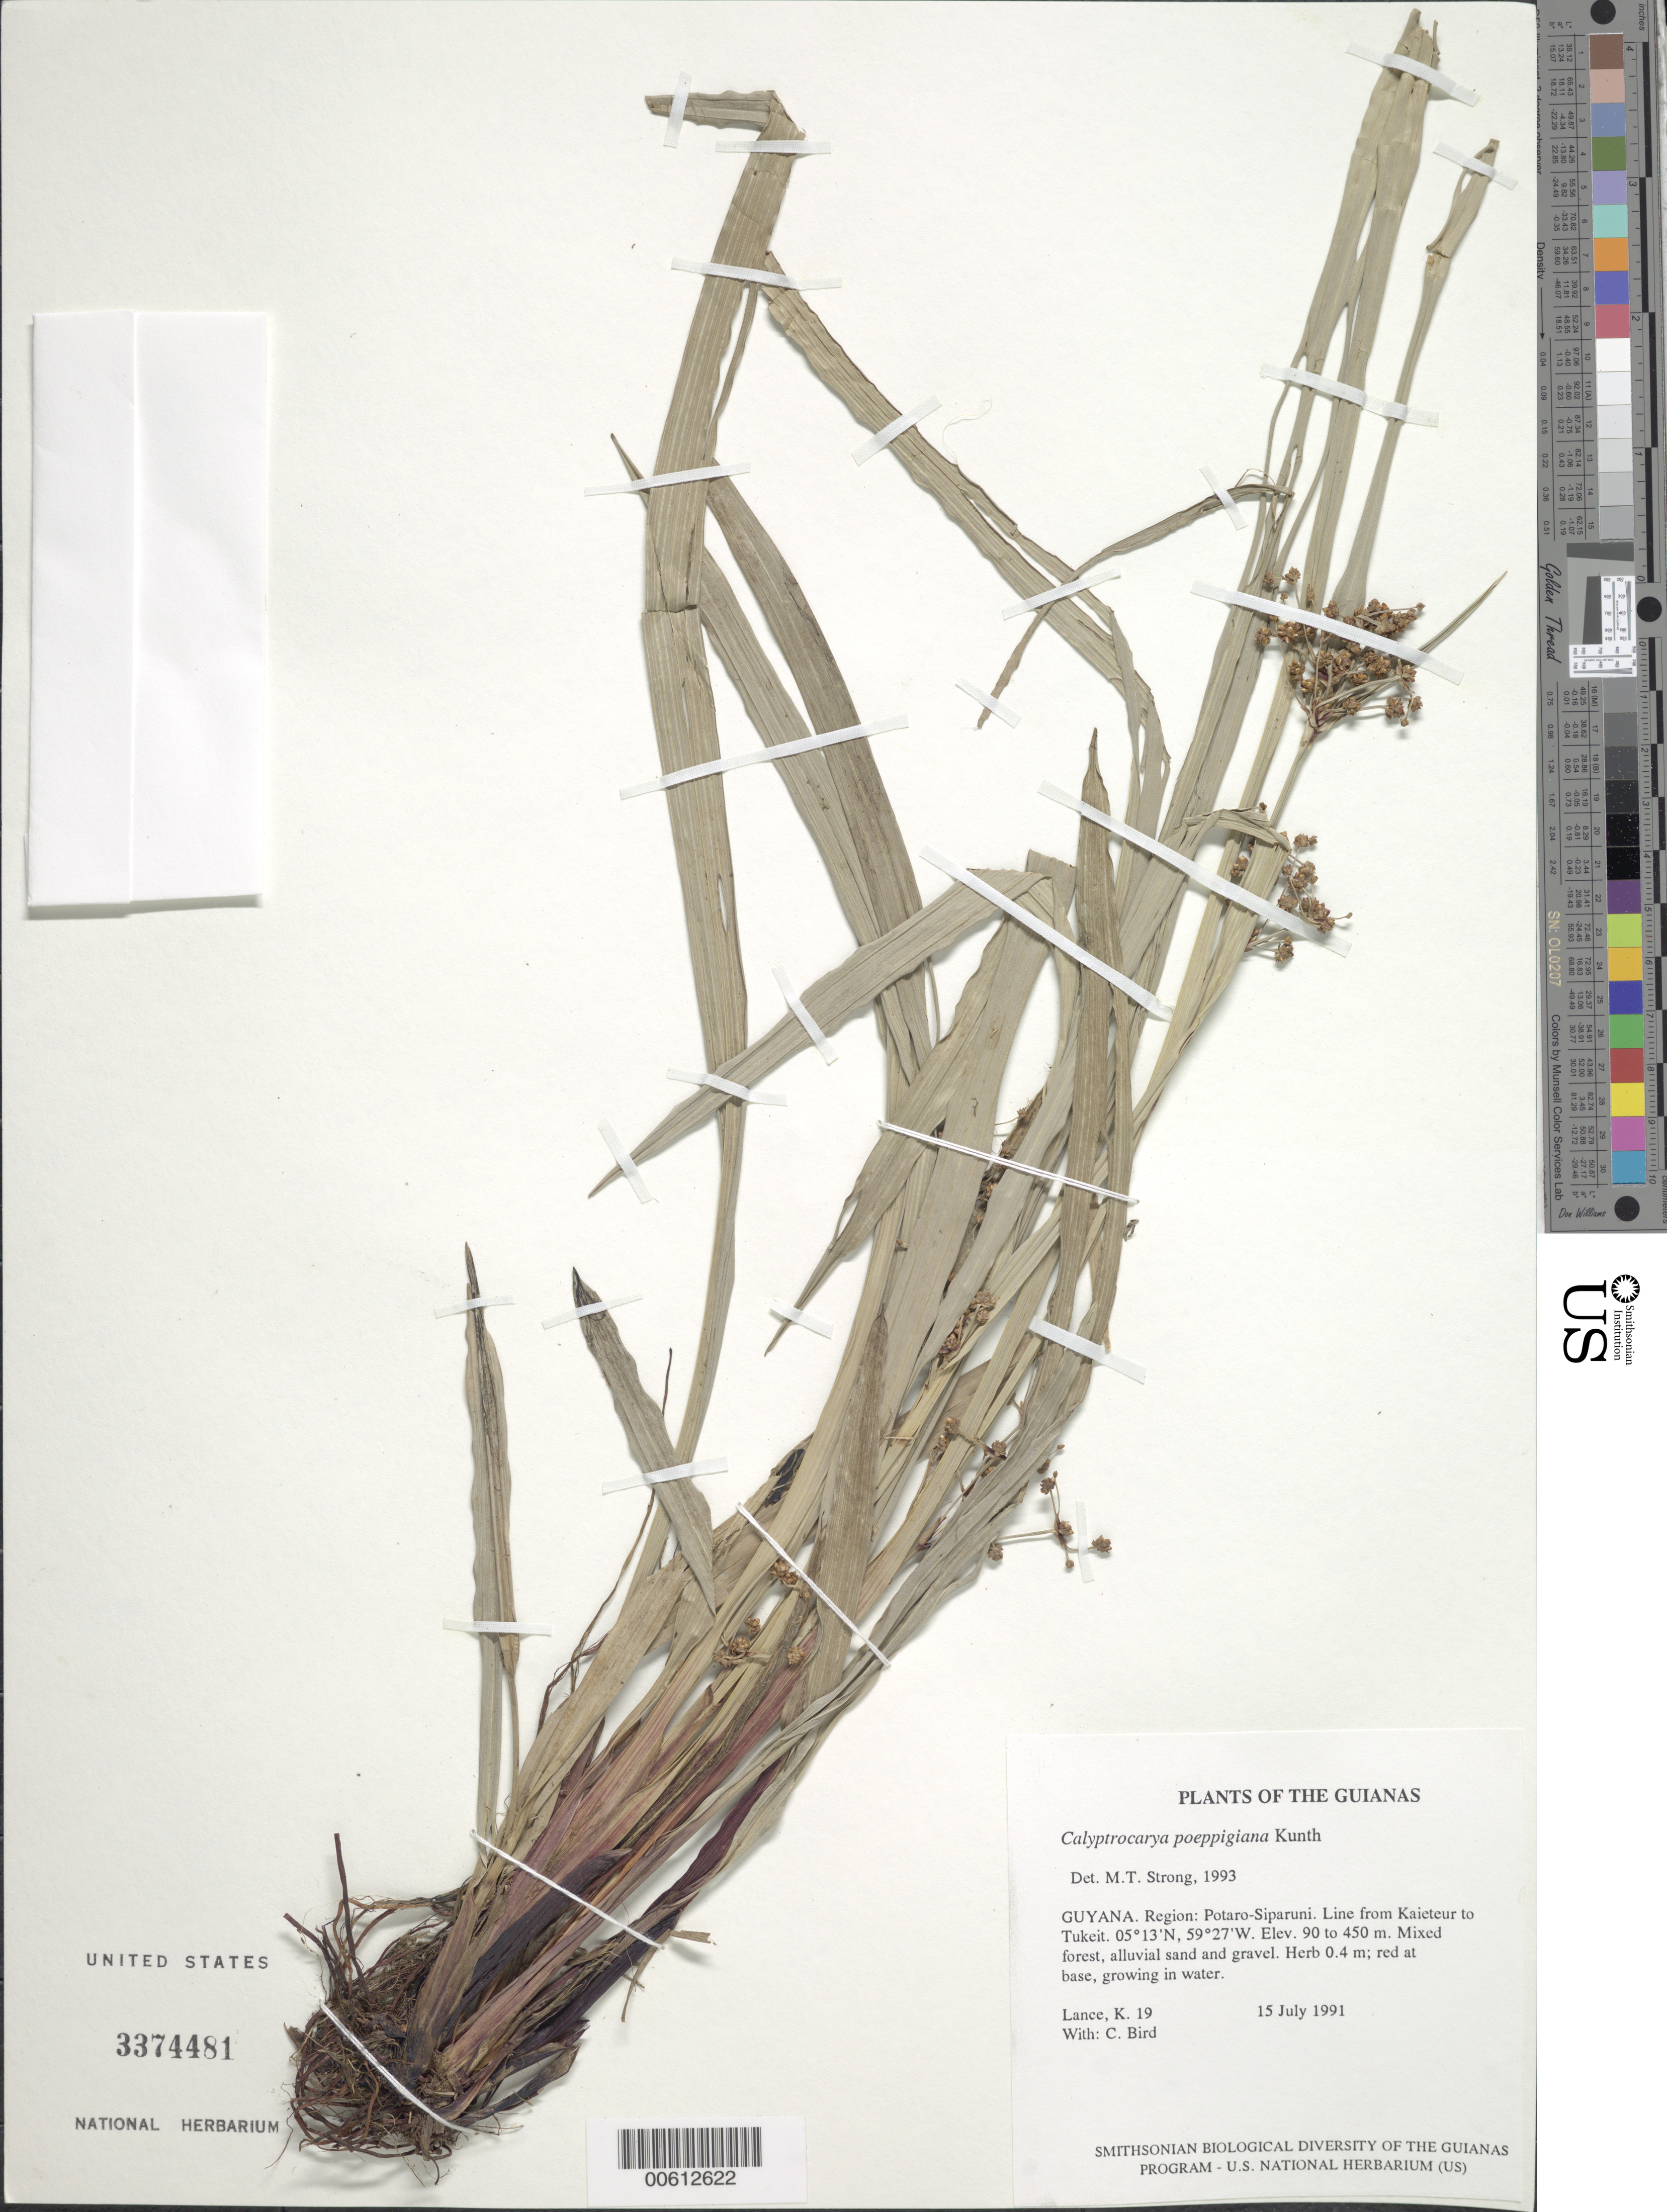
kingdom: Plantae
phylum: Tracheophyta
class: Liliopsida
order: Poales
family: Cyperaceae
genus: Calyptrocarya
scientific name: Calyptrocarya poeppigiana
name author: Kunth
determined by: Strong, M. T., (US), Smithsonian Institution - National Museum of Natural History (UNITED STATES)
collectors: K. Lance & C. Bird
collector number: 19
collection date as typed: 15 July 1991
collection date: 1991-07-15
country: Guyana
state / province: Potaro-Siparuni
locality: Line from Kaieteur to Tukeit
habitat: Wet mixed forest, alluvial sand and gravel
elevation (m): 90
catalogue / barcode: US 3374481